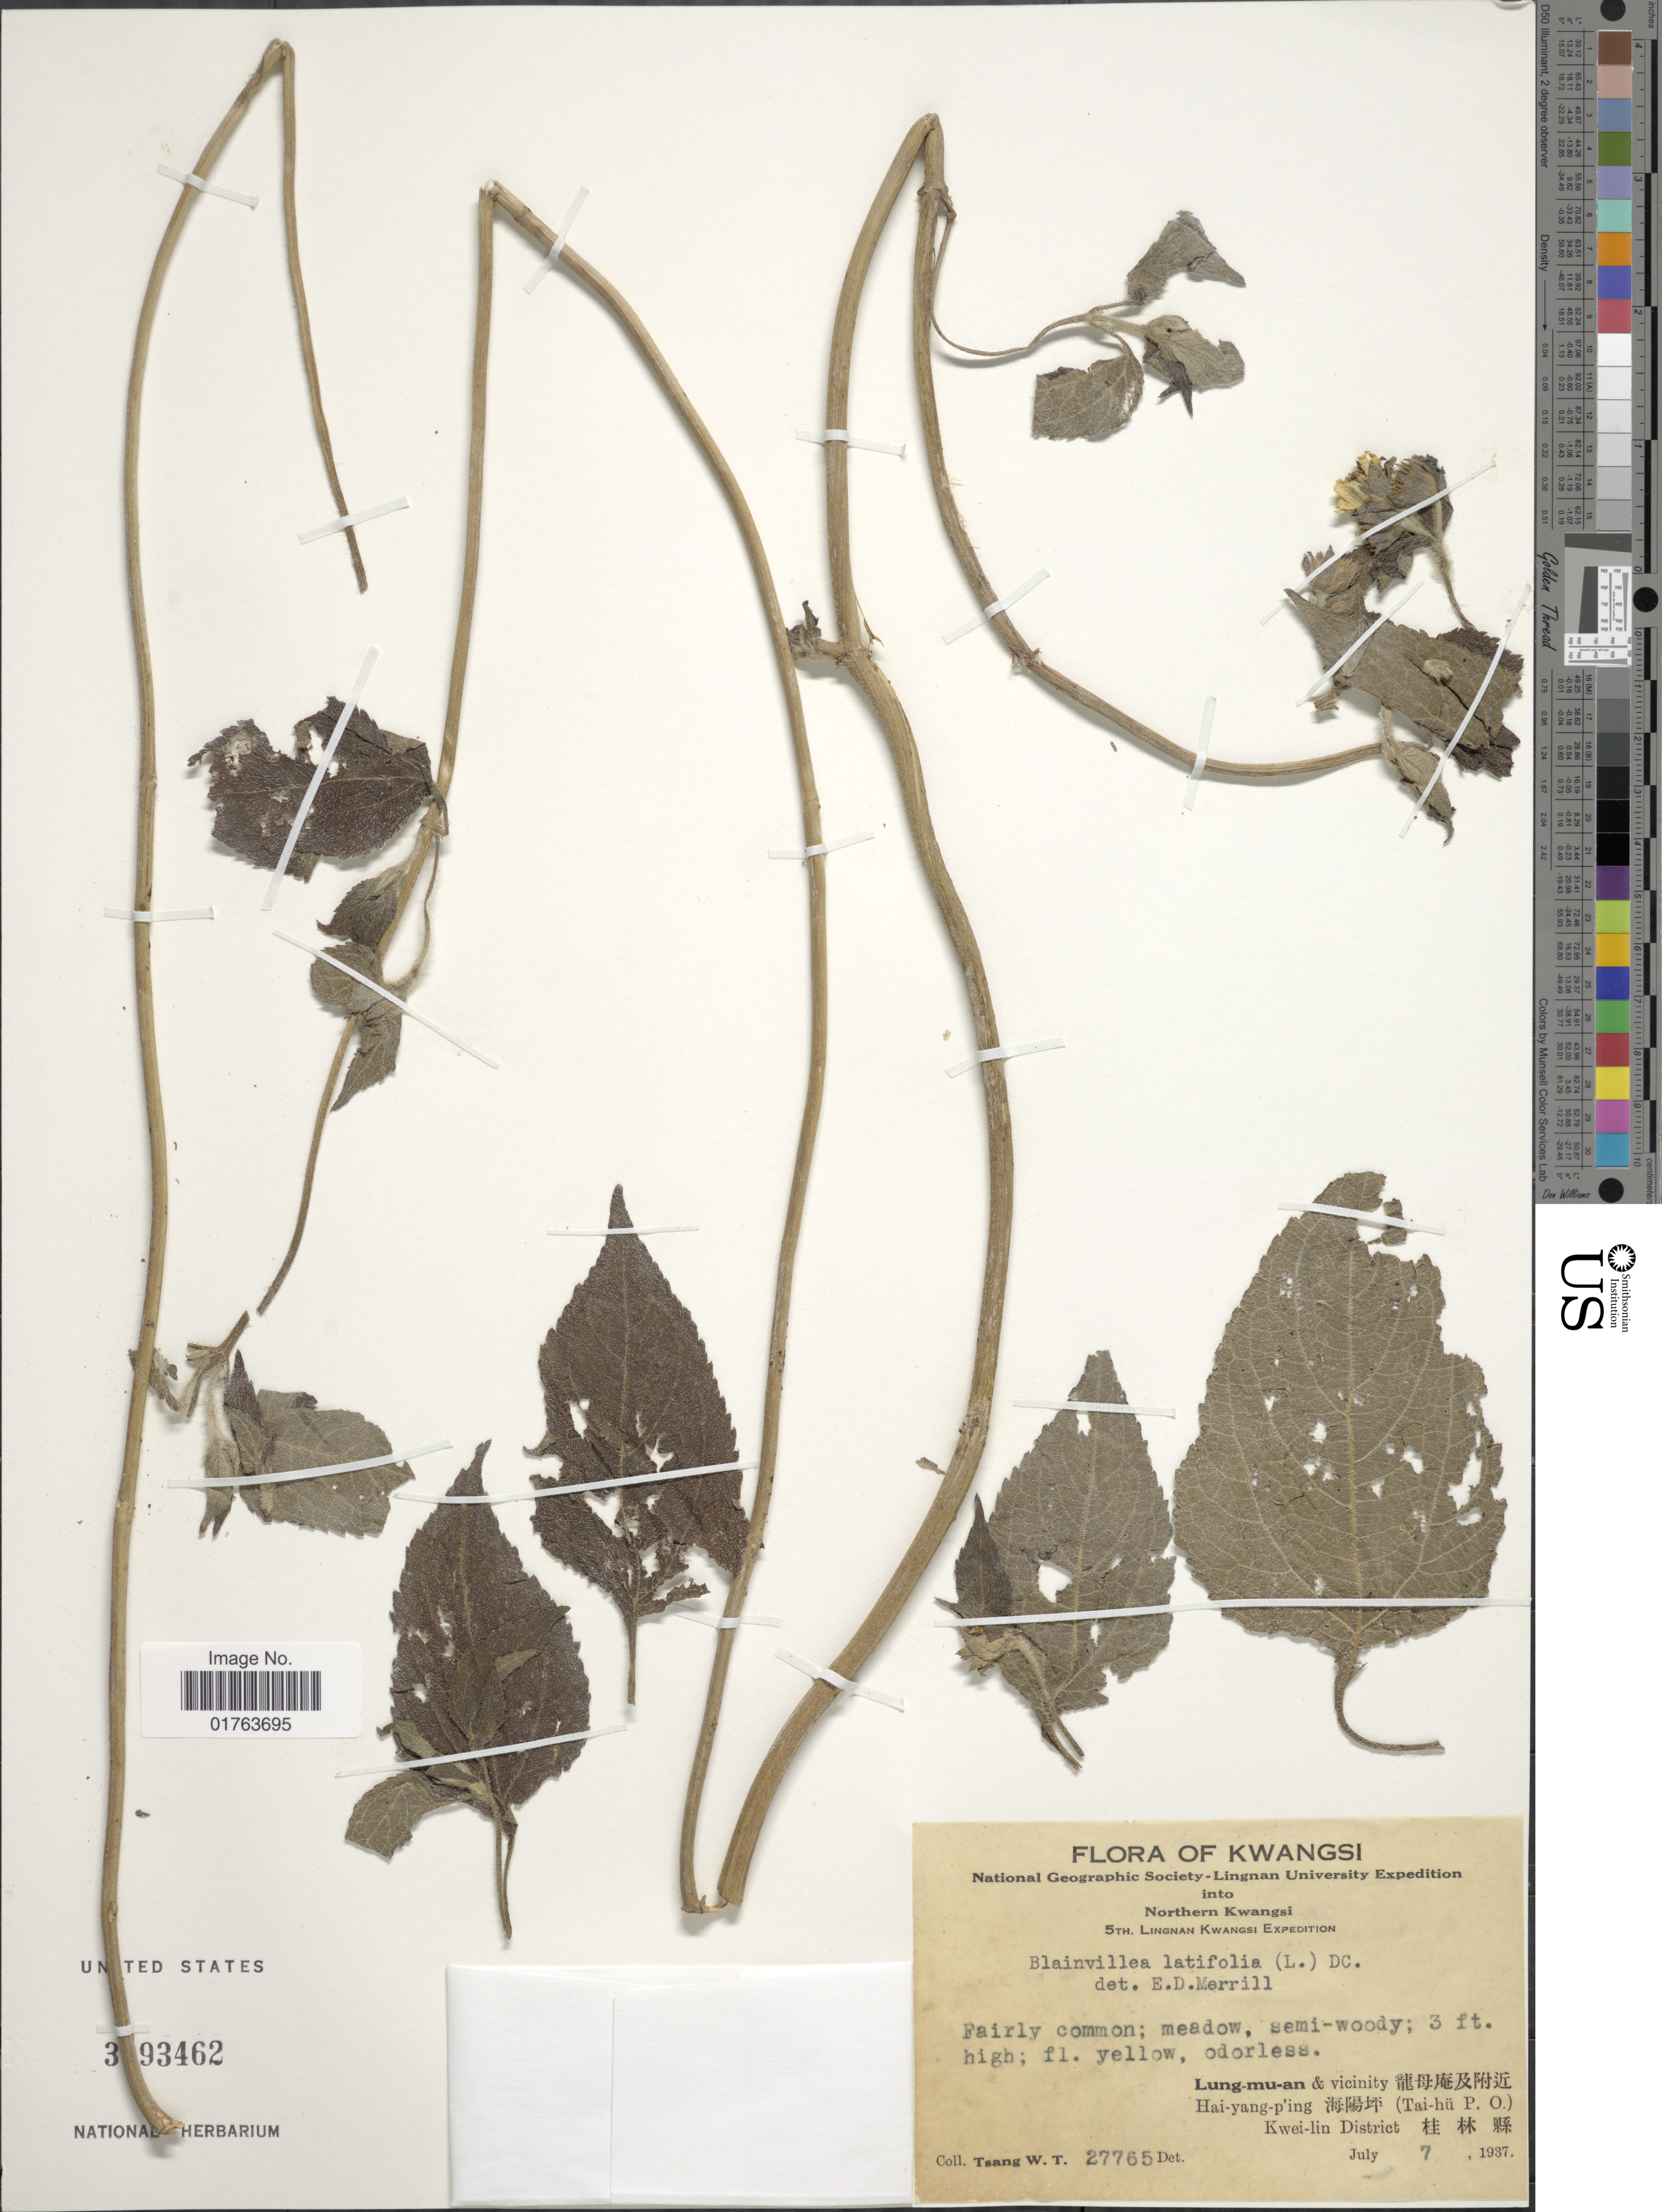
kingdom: Plantae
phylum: Tracheophyta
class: Magnoliopsida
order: Asterales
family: Asteraceae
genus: Blainvillea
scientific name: Blainvillea latifolia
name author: (L.) DC.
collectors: W. T. Tsang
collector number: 27765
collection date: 1937-07-07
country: China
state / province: Guangxi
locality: Kwangsi, Lung-mu-an & vicinity, Hai-yang-p' ing (Tai-hü P. O.), Kwei-lin District